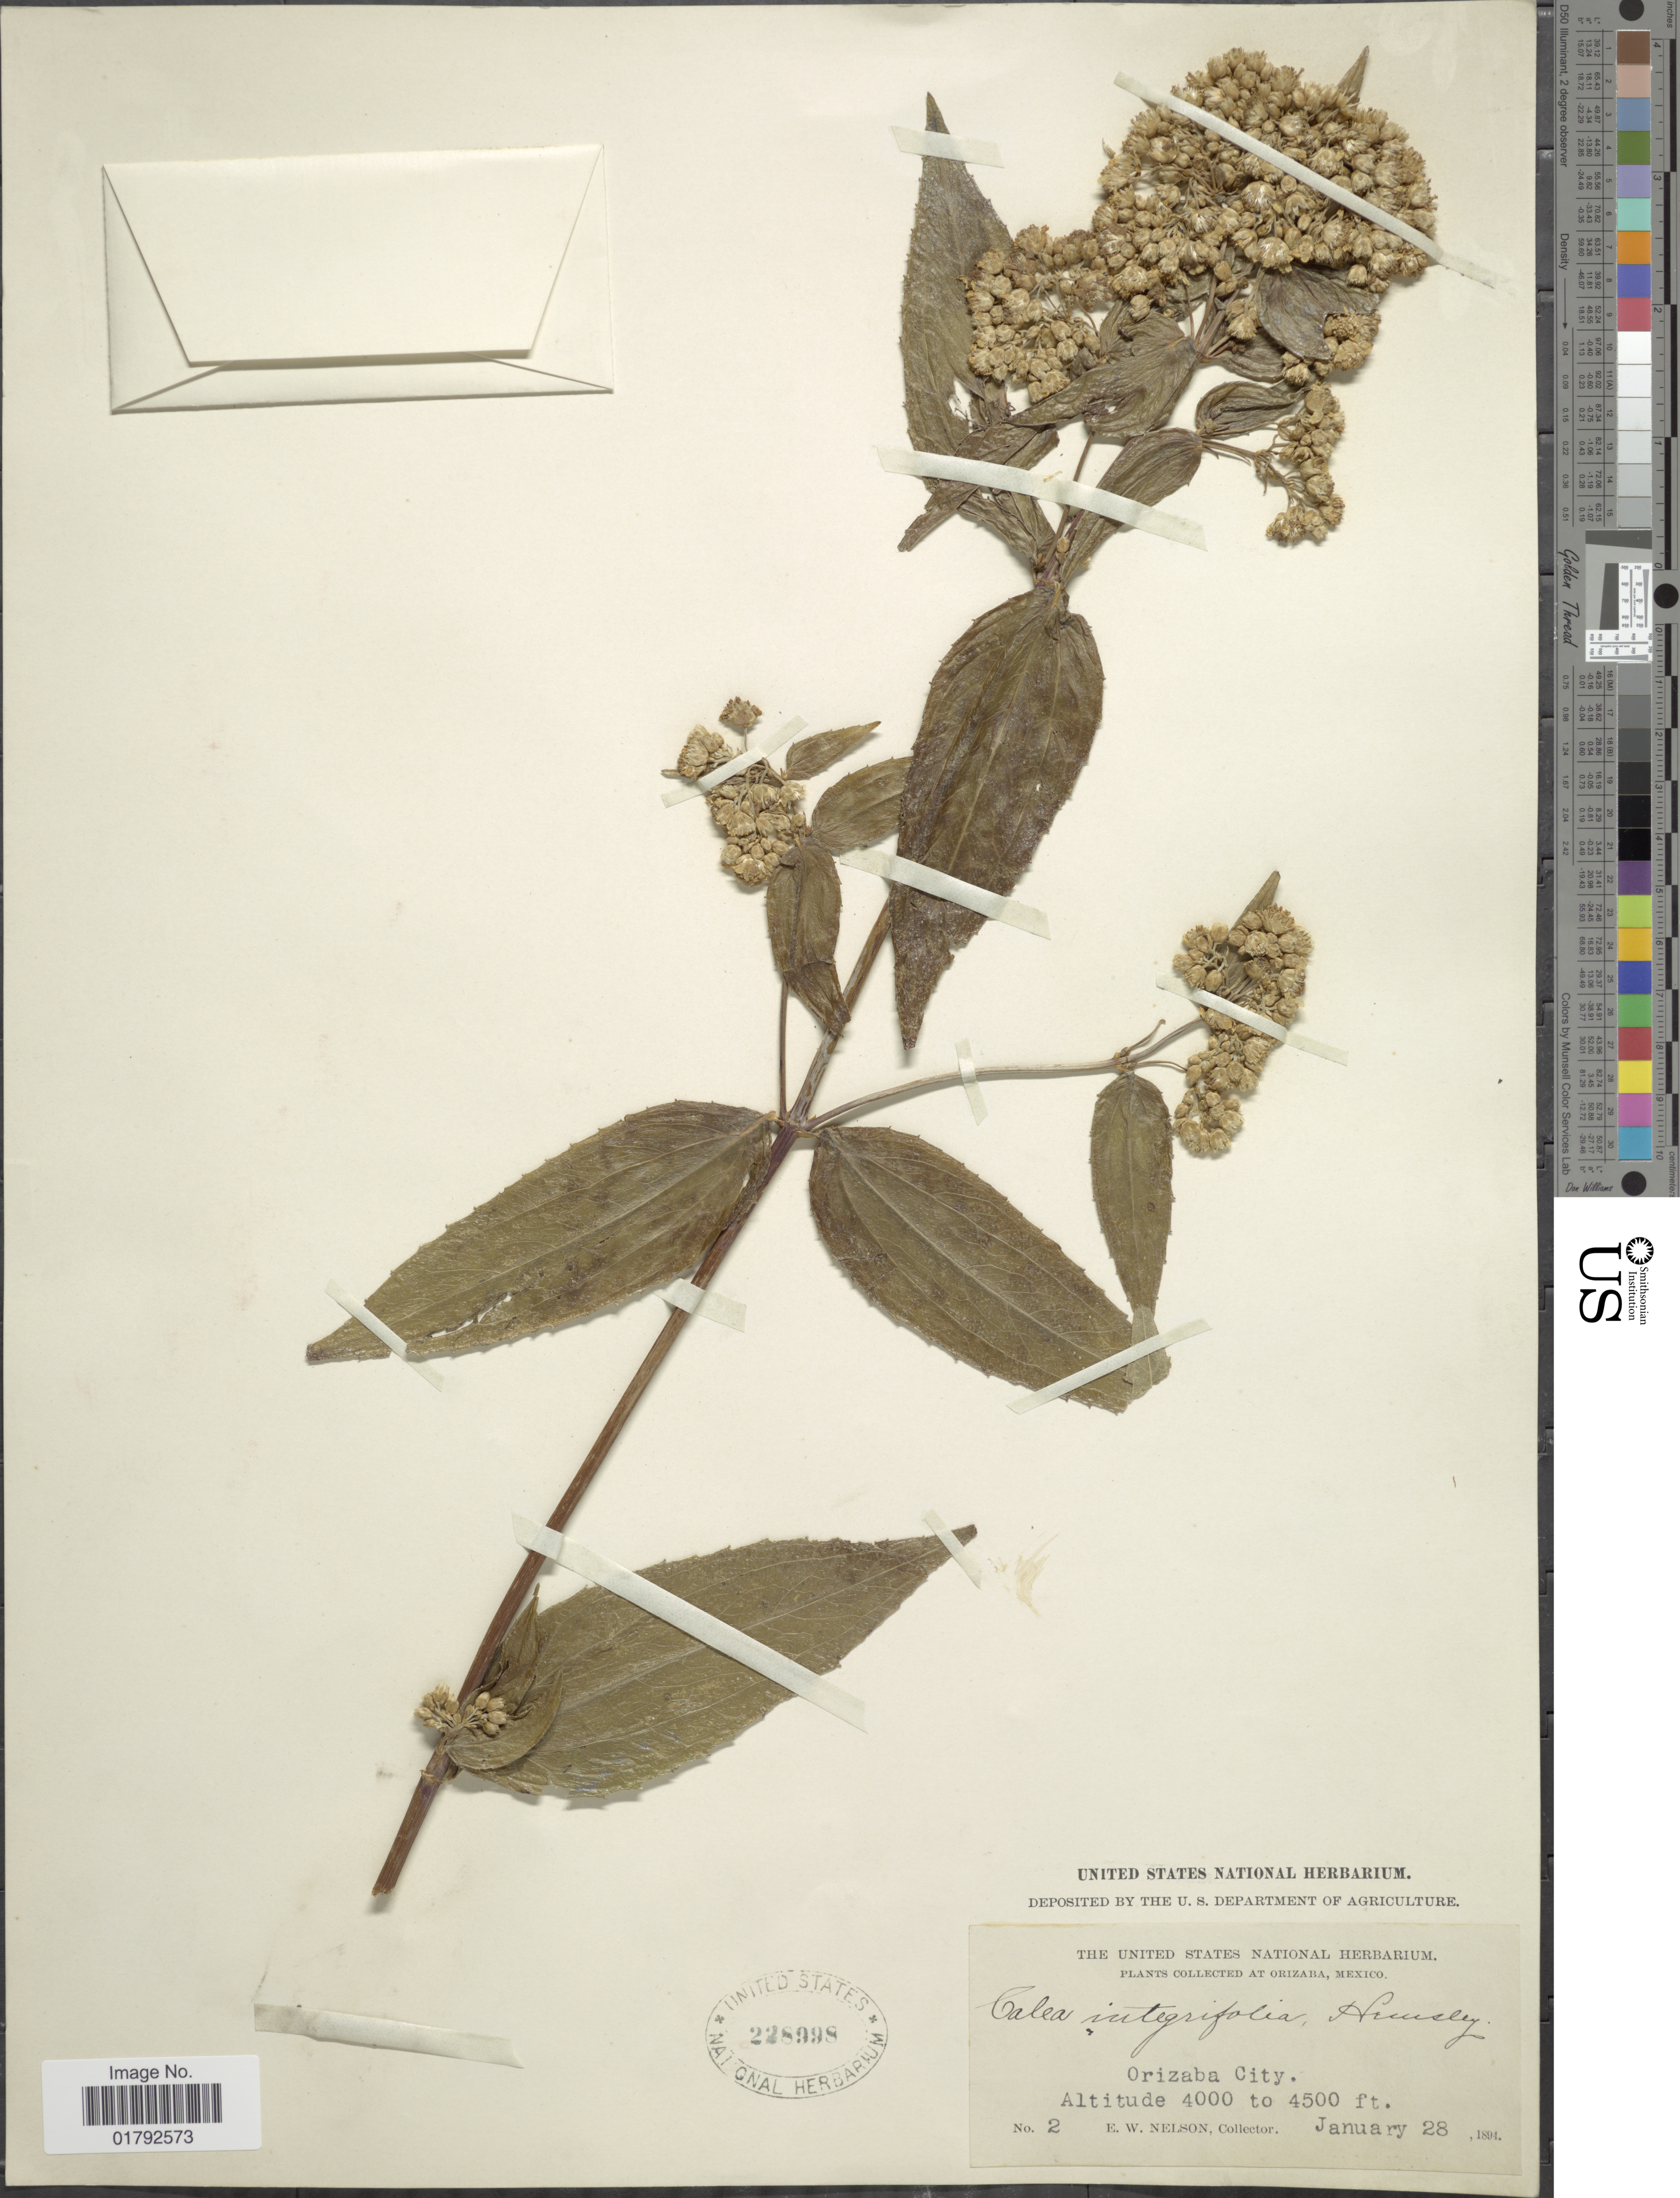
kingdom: Plantae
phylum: Tracheophyta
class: Magnoliopsida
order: Asterales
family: Asteraceae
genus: Alloispermum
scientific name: Alloispermum integrifolium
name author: (DC.) H. Rob.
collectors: E. W. Nelson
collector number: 2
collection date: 1894-01-28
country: Mexico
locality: Orizaba City.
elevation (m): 1219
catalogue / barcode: US 228998